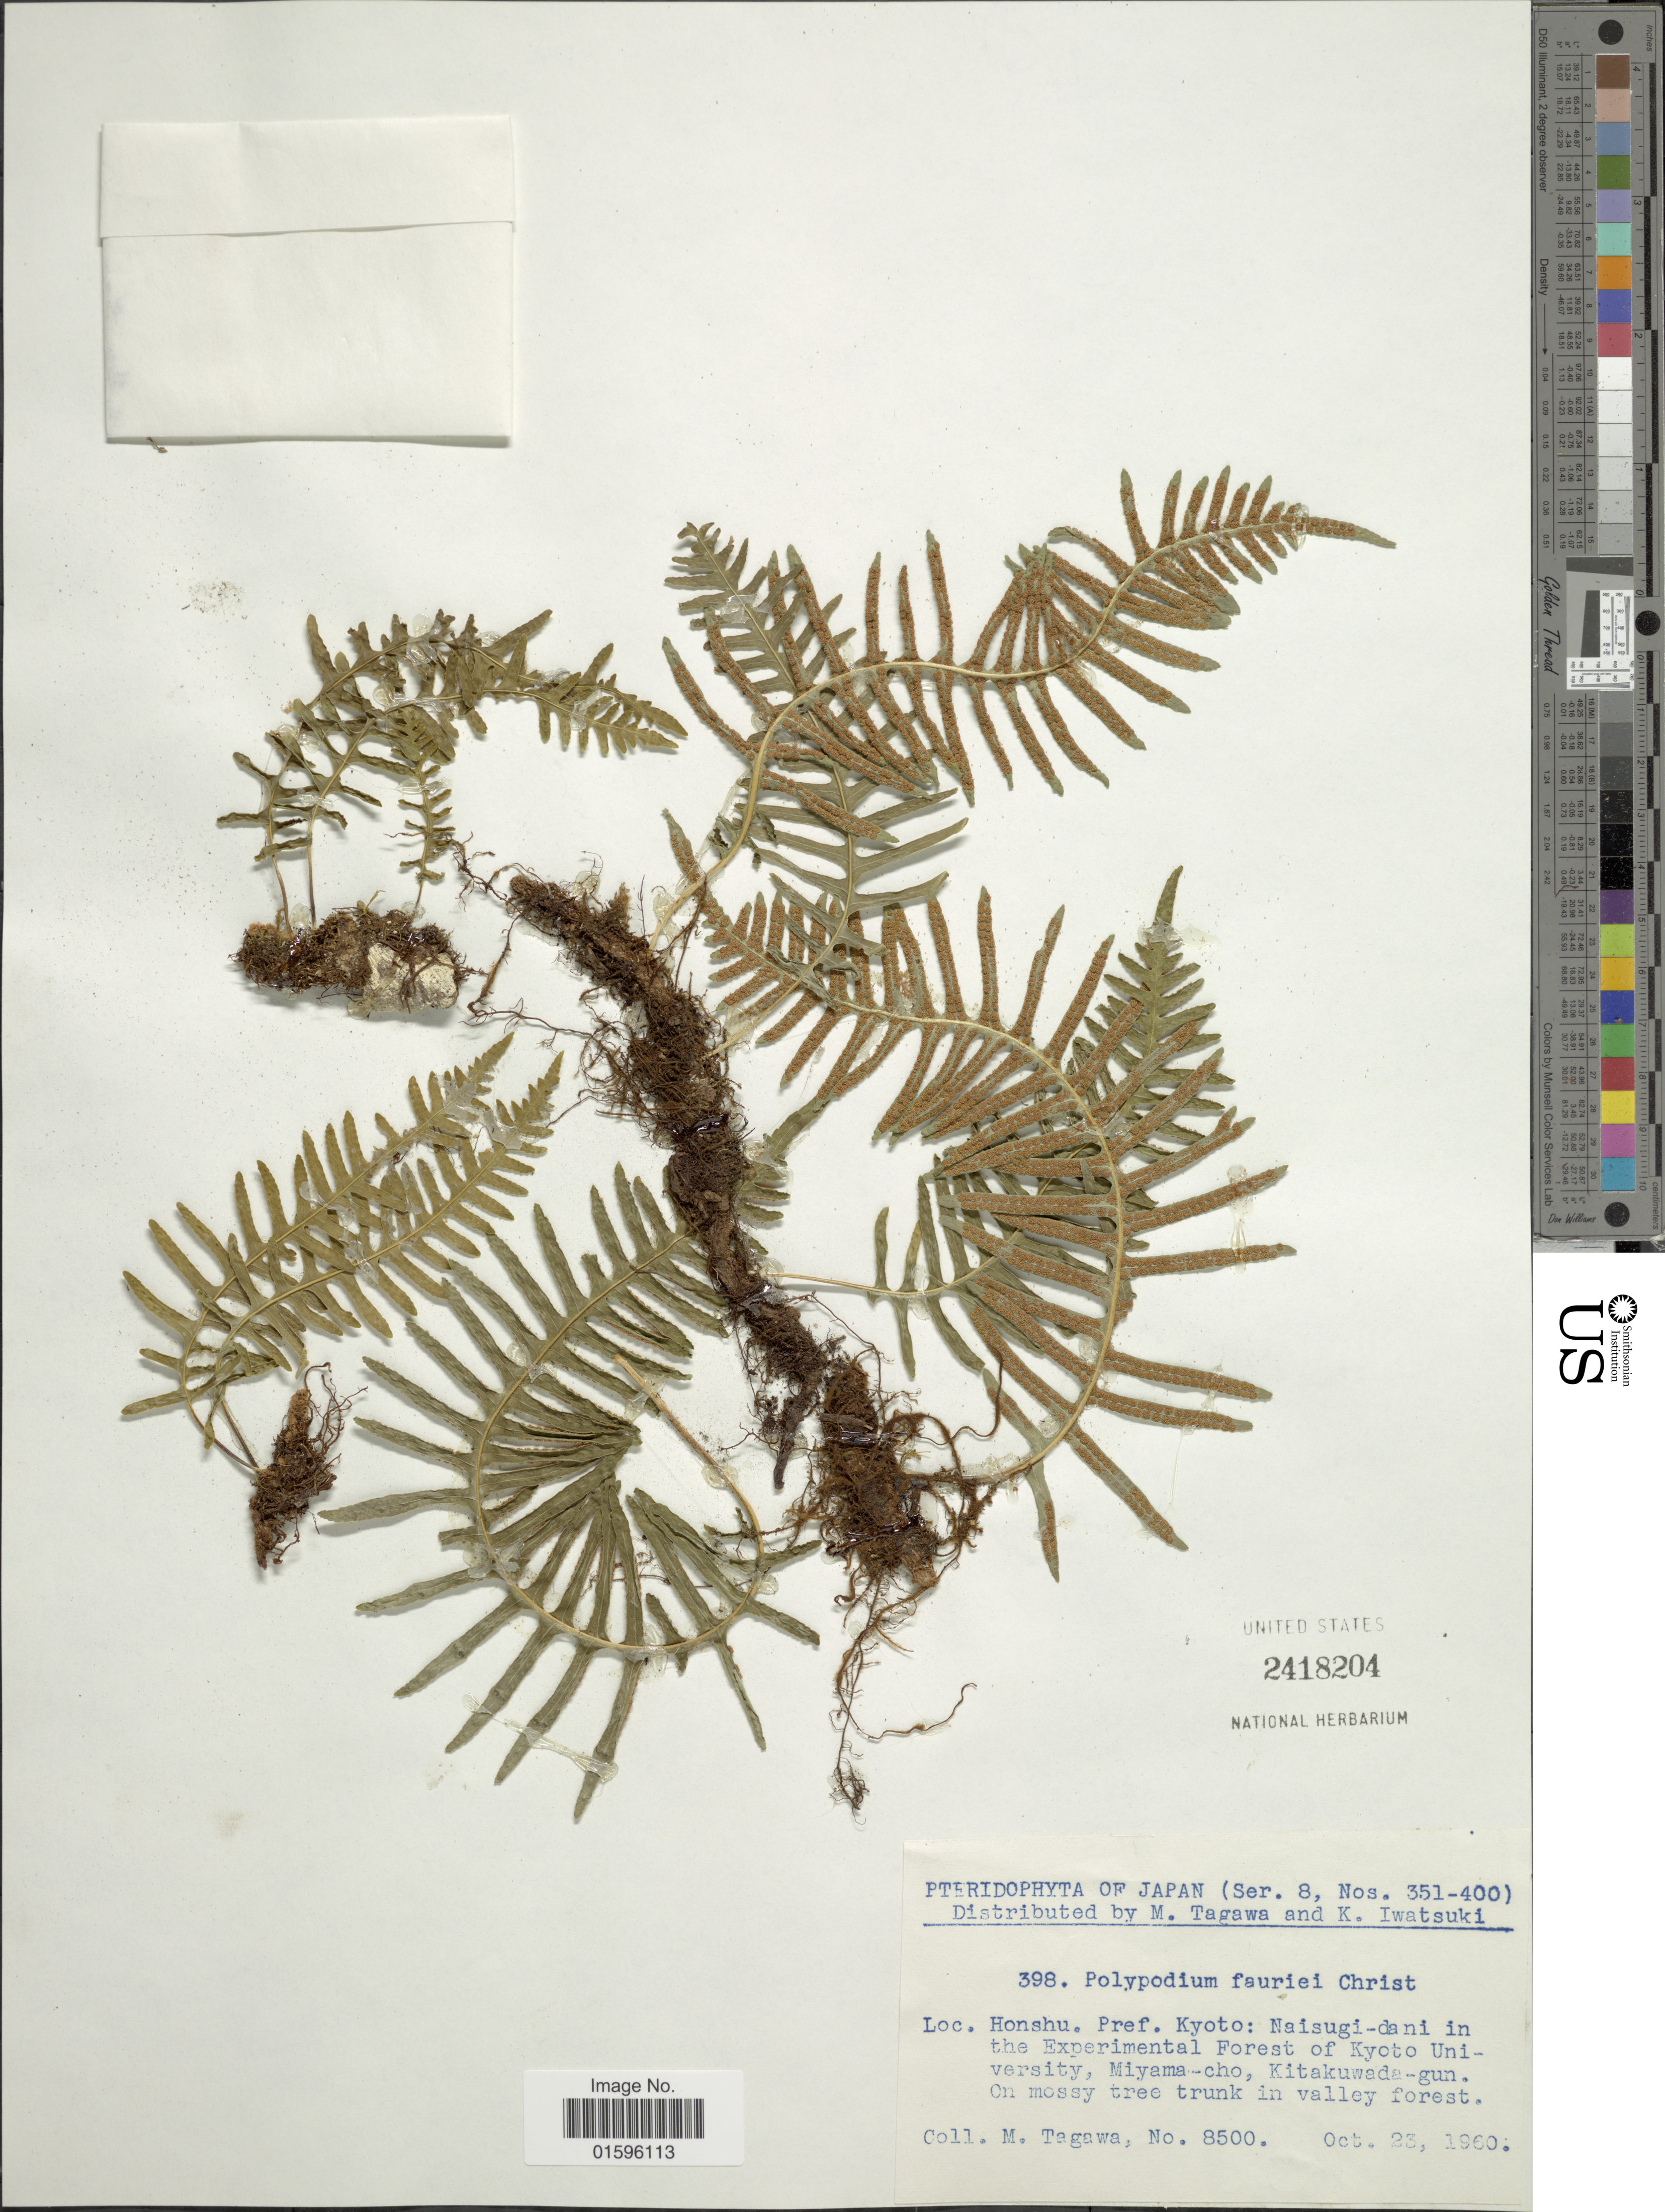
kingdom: Plantae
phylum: Tracheophyta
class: Polypodiopsida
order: Polypodiales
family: Polypodiaceae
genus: Polypodium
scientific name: Polypodium fauriei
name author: Christ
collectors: M. Tagawa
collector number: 8500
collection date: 1960-10-23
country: Japan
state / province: Kyoto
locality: Honshu. Pref. Kyoto: Naisugi-dani in the Experimental Forest of Kyoto University, Miyama-cho, Kitakuwada-gun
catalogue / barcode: US 2418204